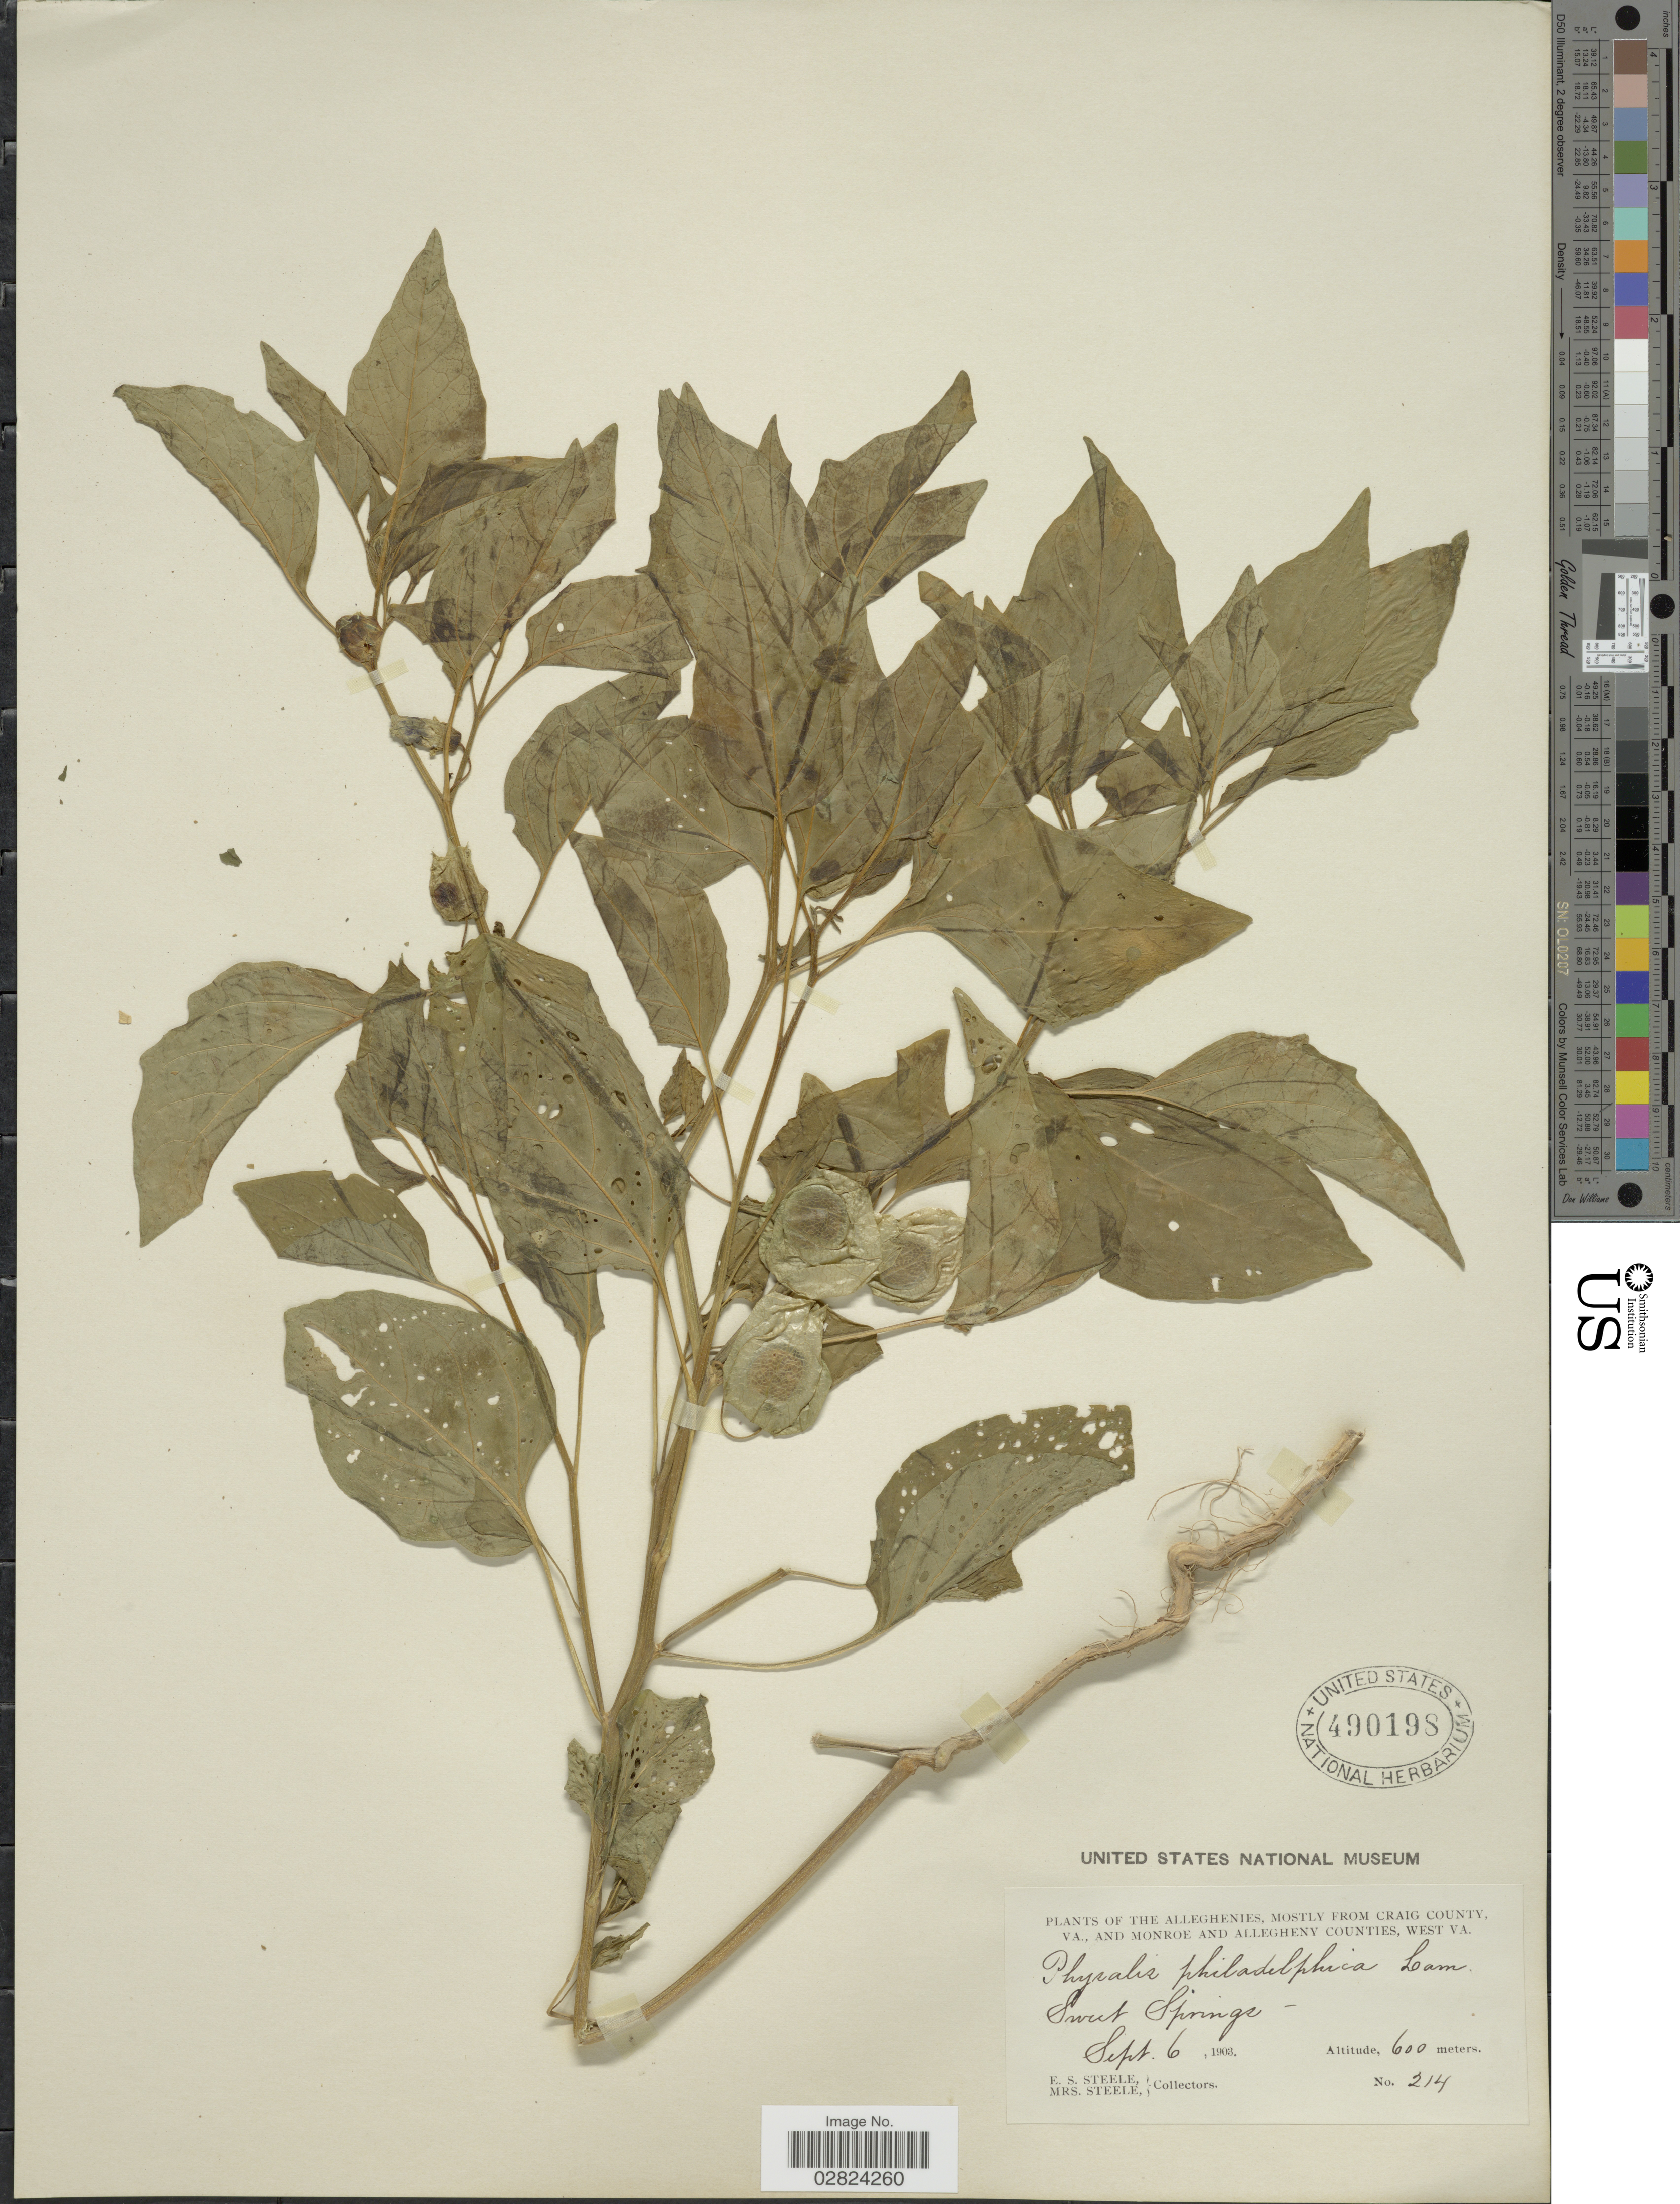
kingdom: Plantae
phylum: Tracheophyta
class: Magnoliopsida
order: Solanales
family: Solanaceae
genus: Physalis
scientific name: Physalis subglabrata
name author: Mack. & Bush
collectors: E. Steele & Mrs. E. S. Steele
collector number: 214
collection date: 1903-09-06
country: United States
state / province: Virginia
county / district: Craig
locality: The Alleghenies, mostly from Craig County, Va., and Monroe and Allegheny Counties, West Va., Sweet Springs.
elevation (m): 600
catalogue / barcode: US 490198